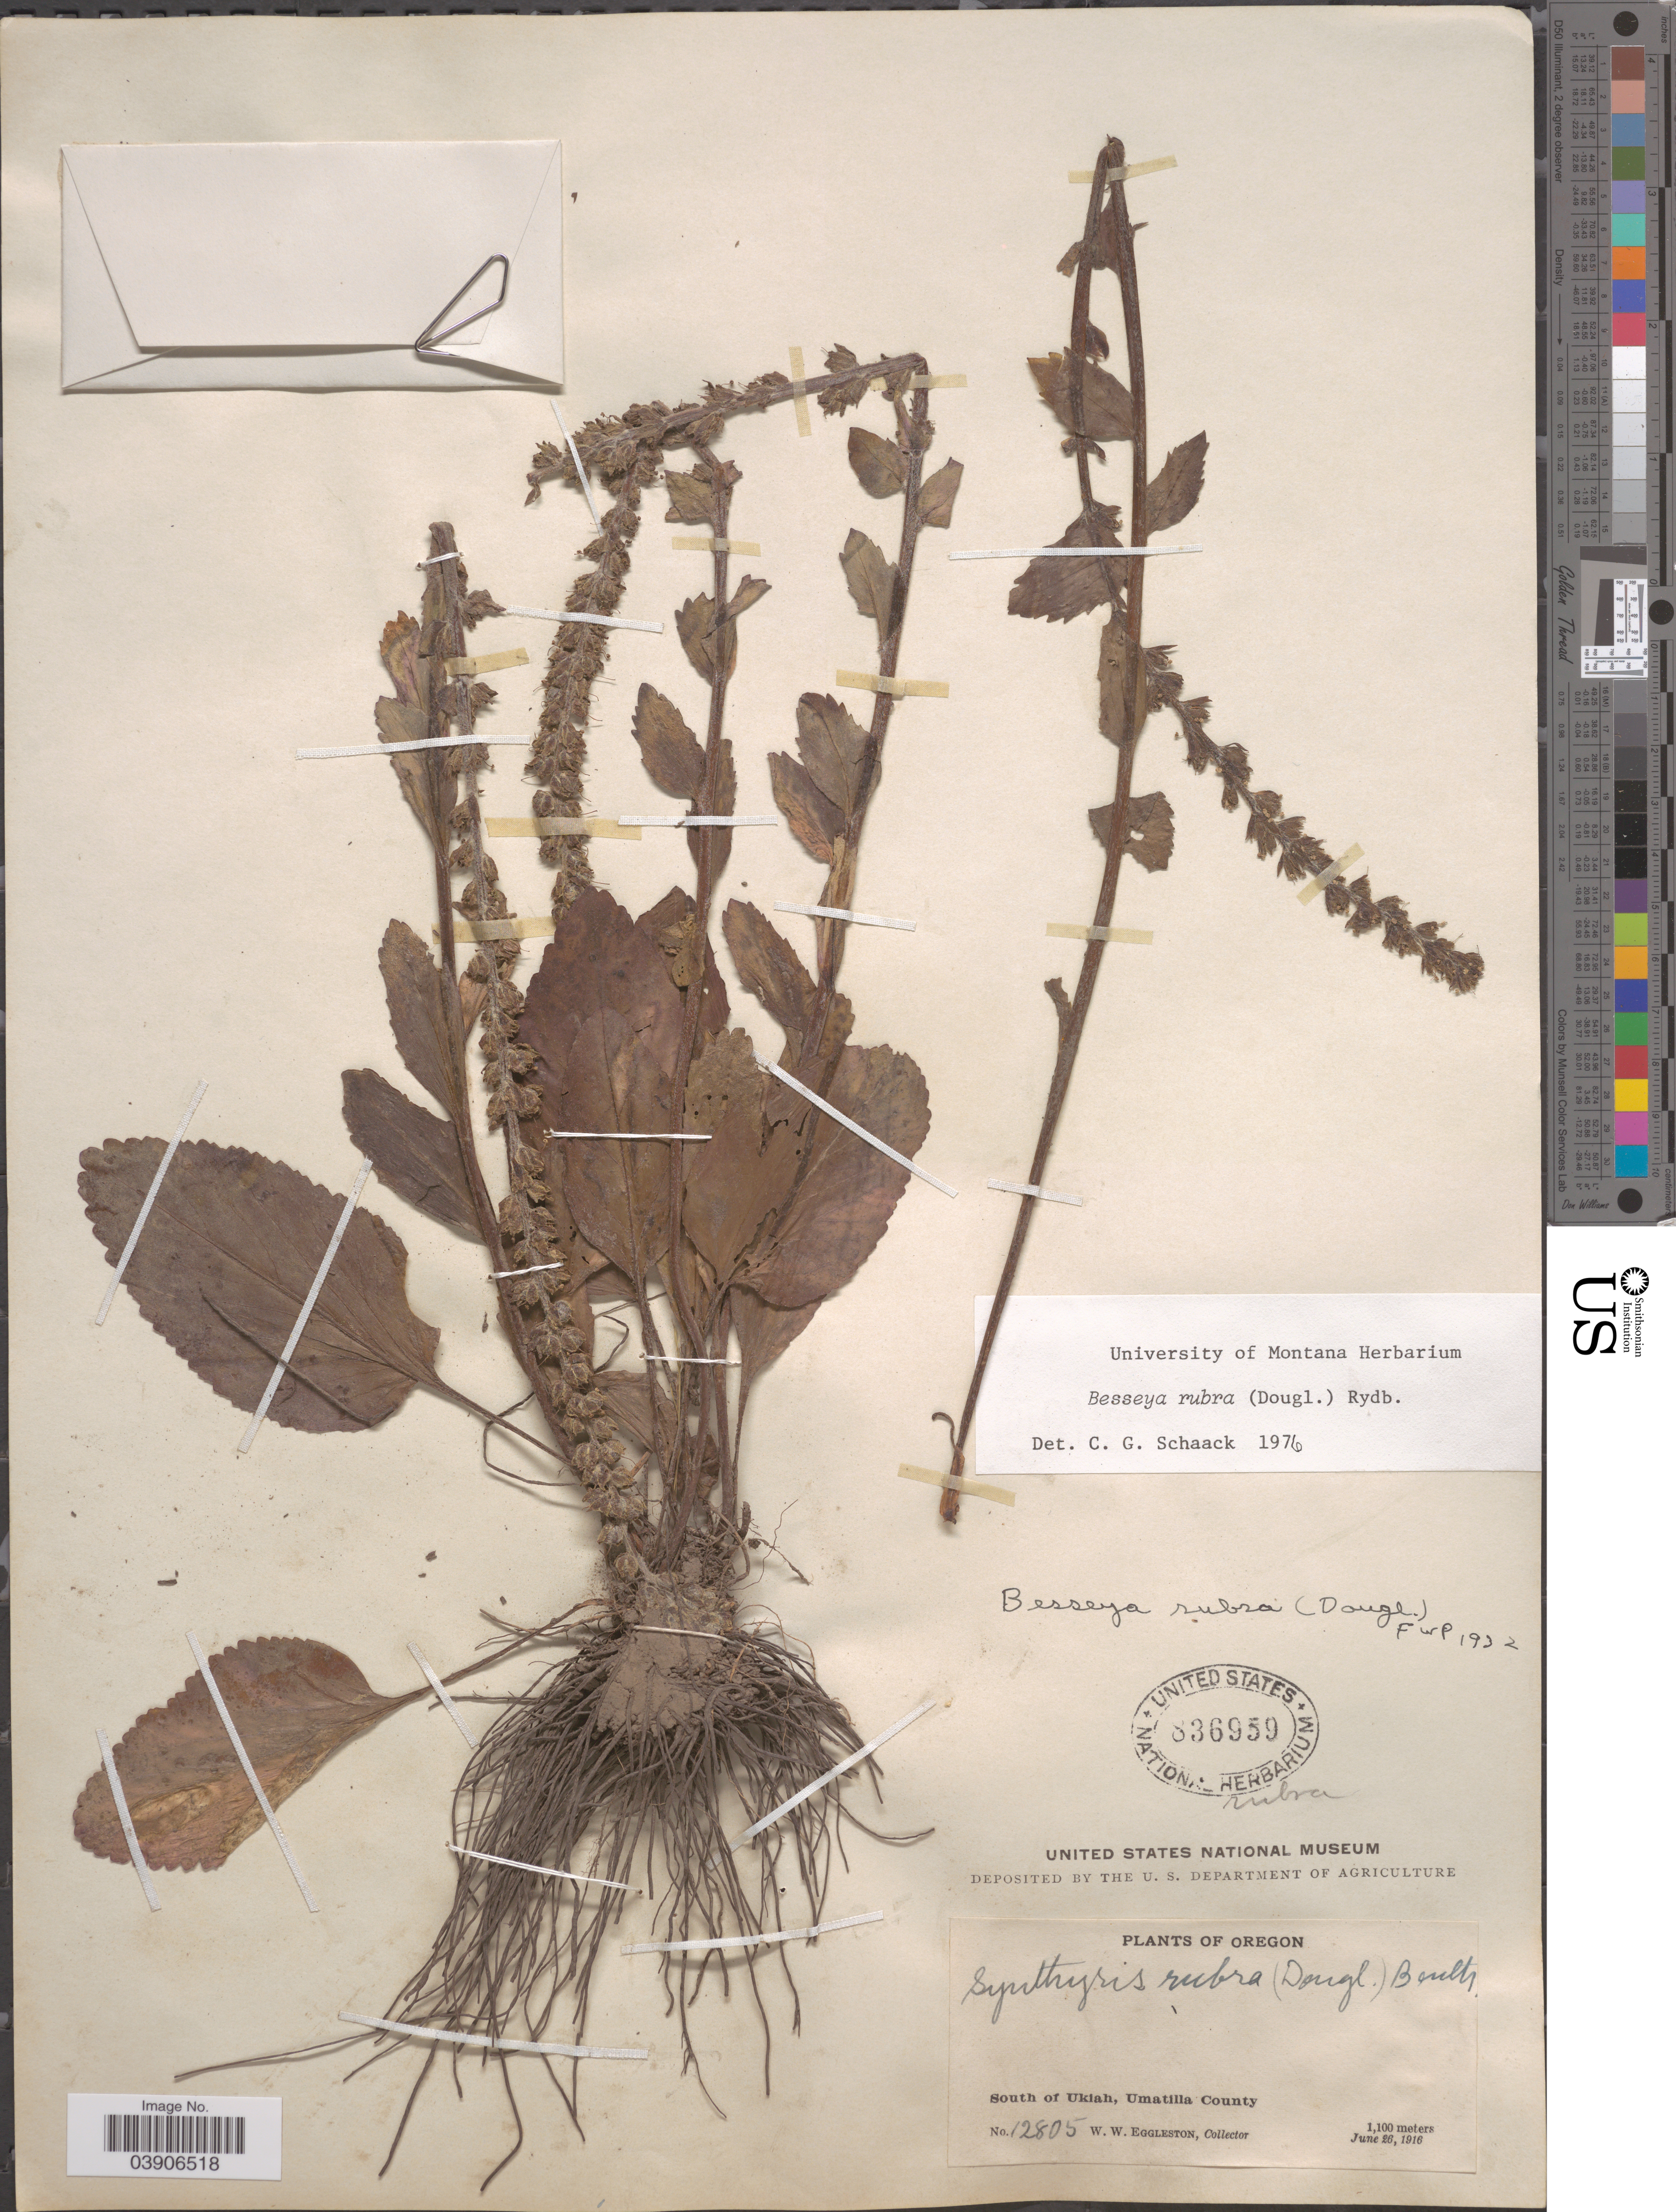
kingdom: Plantae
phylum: Tracheophyta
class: Magnoliopsida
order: Lamiales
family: Plantaginaceae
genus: Synthyris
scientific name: Synthyris rubra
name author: (Douglas ex Hook.) Benth.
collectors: W. W. Eggleston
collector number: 12805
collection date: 1916-06-26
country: United States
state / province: Oregon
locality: South of Ukiah, Umatilla County.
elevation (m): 1100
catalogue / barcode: US 836959